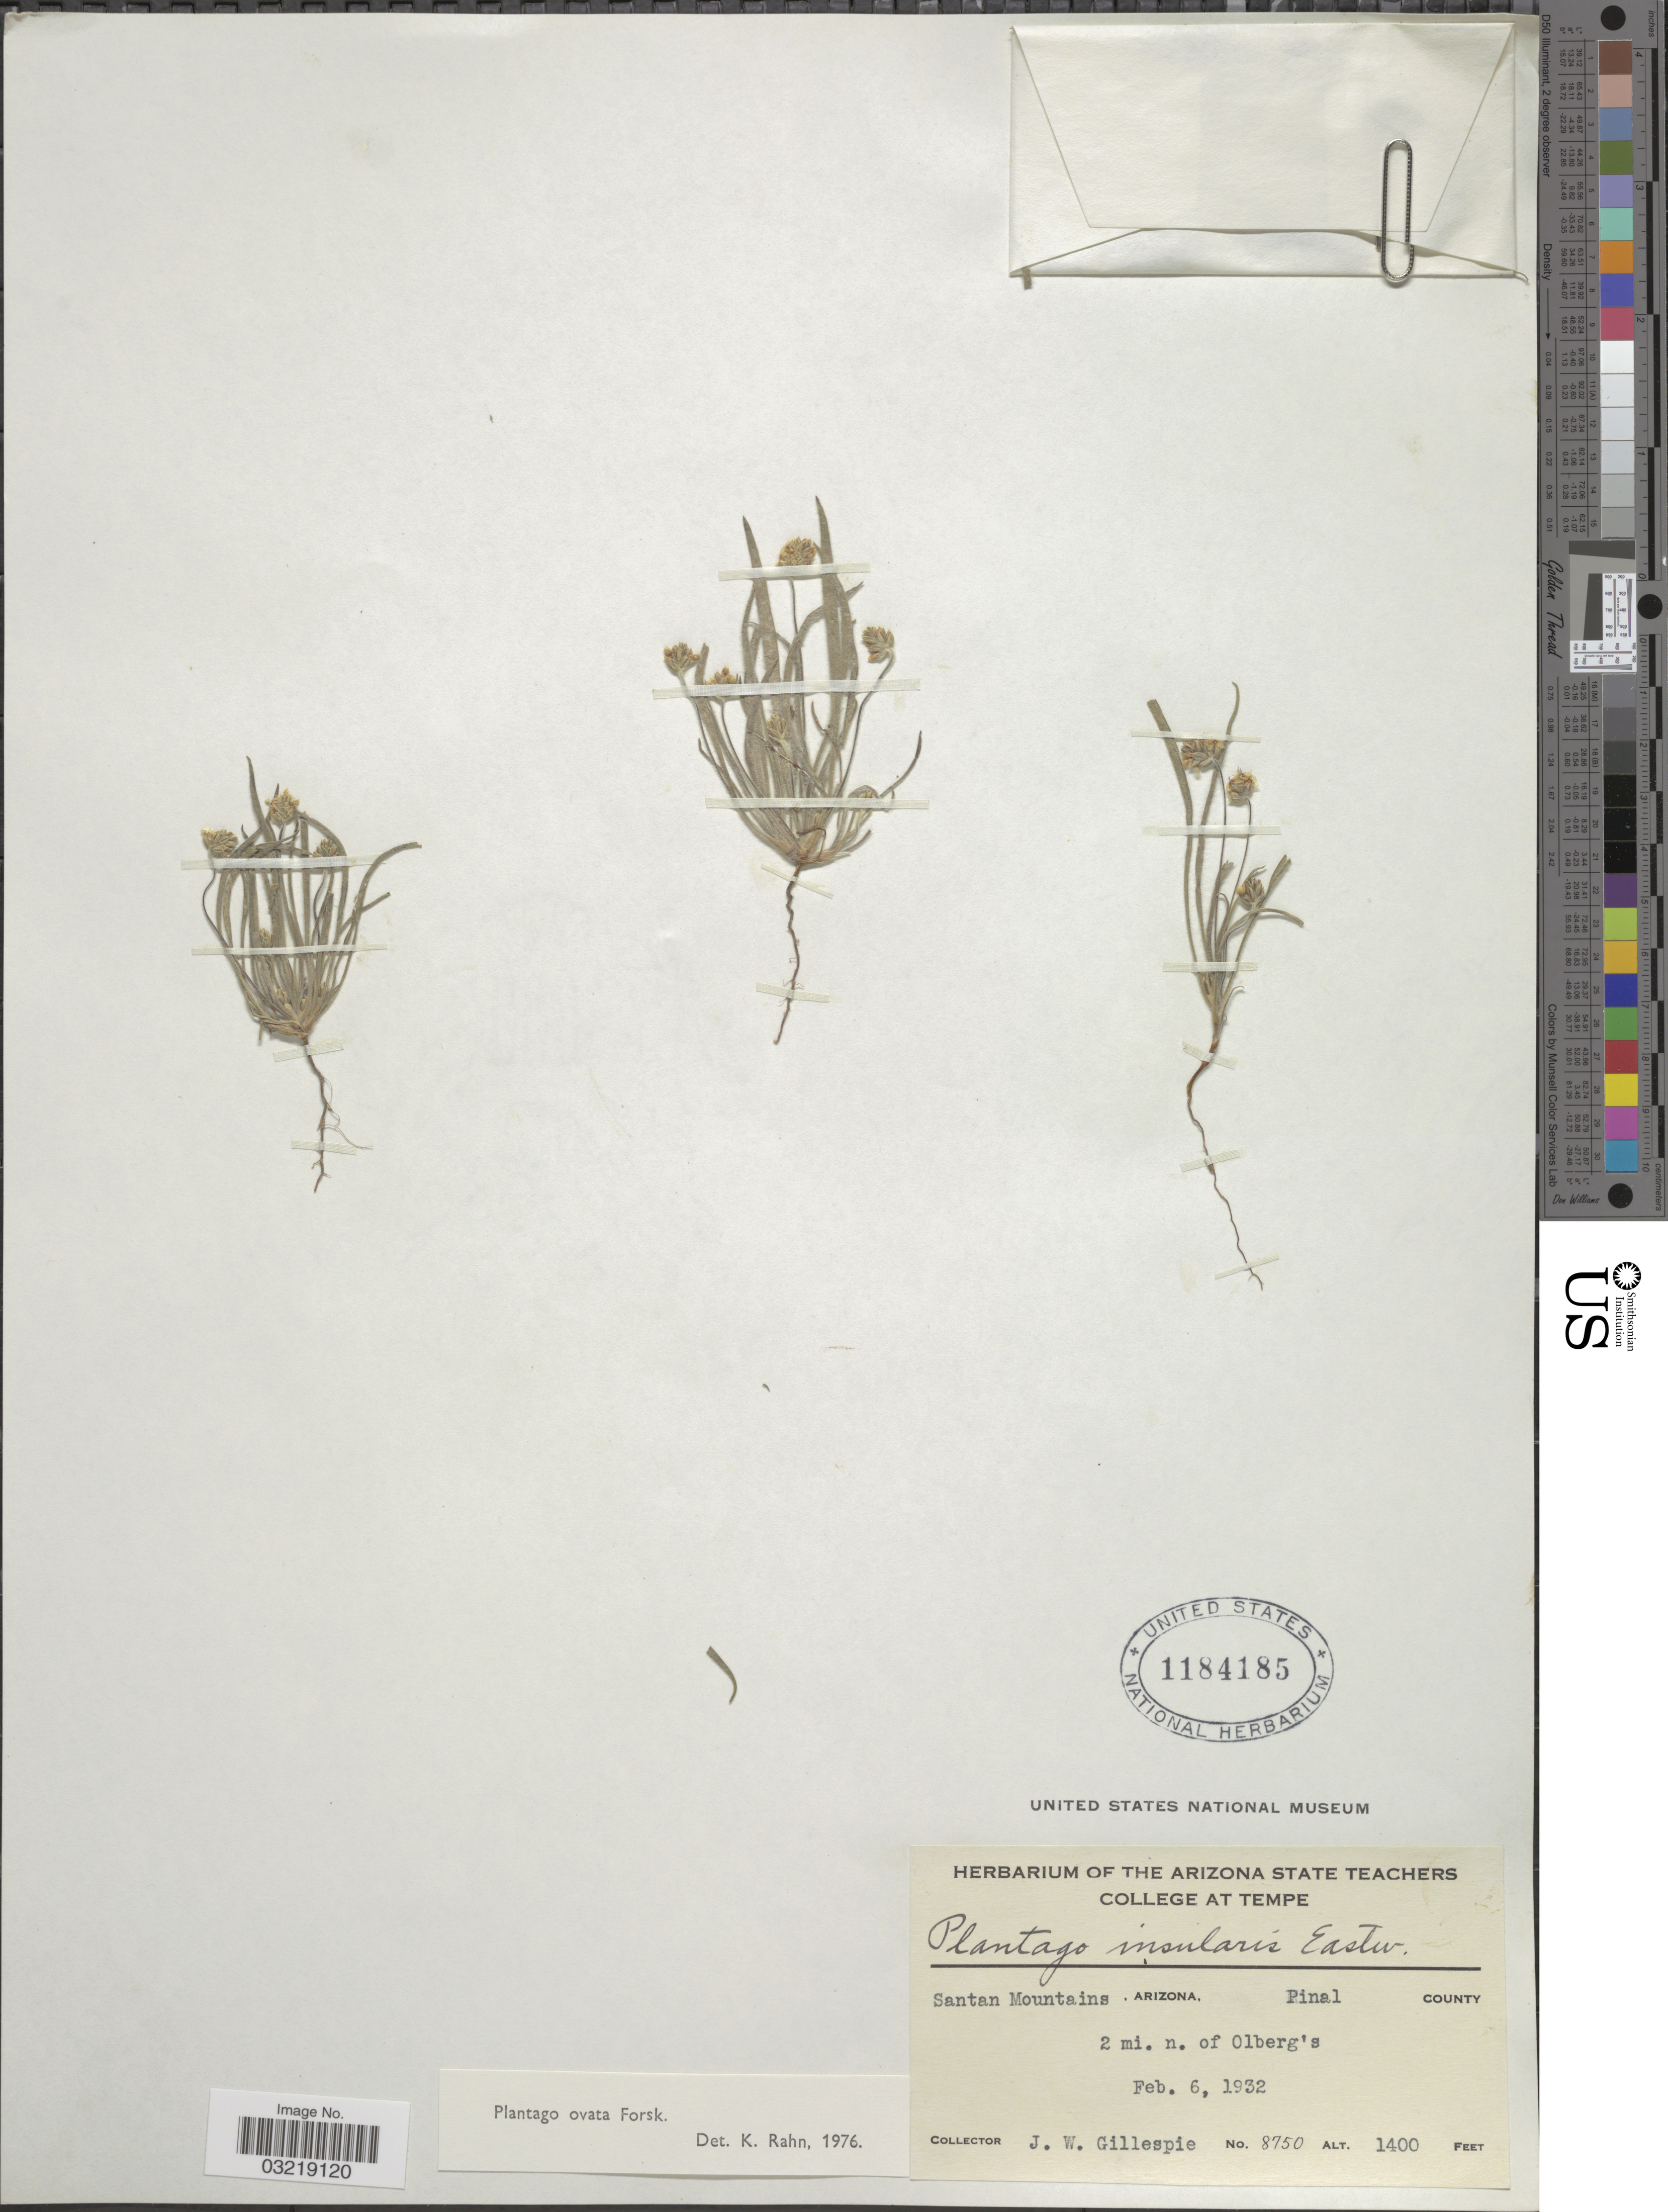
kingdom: Plantae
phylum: Tracheophyta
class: Magnoliopsida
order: Lamiales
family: Plantaginaceae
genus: Plantago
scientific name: Plantago ovata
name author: Forssk.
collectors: J. W. Gillespie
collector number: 8750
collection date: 1932-02-06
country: United States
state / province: Arizona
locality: Santan Mountains. Pinal County. 2 mi. n. of Olberg's.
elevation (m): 427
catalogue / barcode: US 1184185